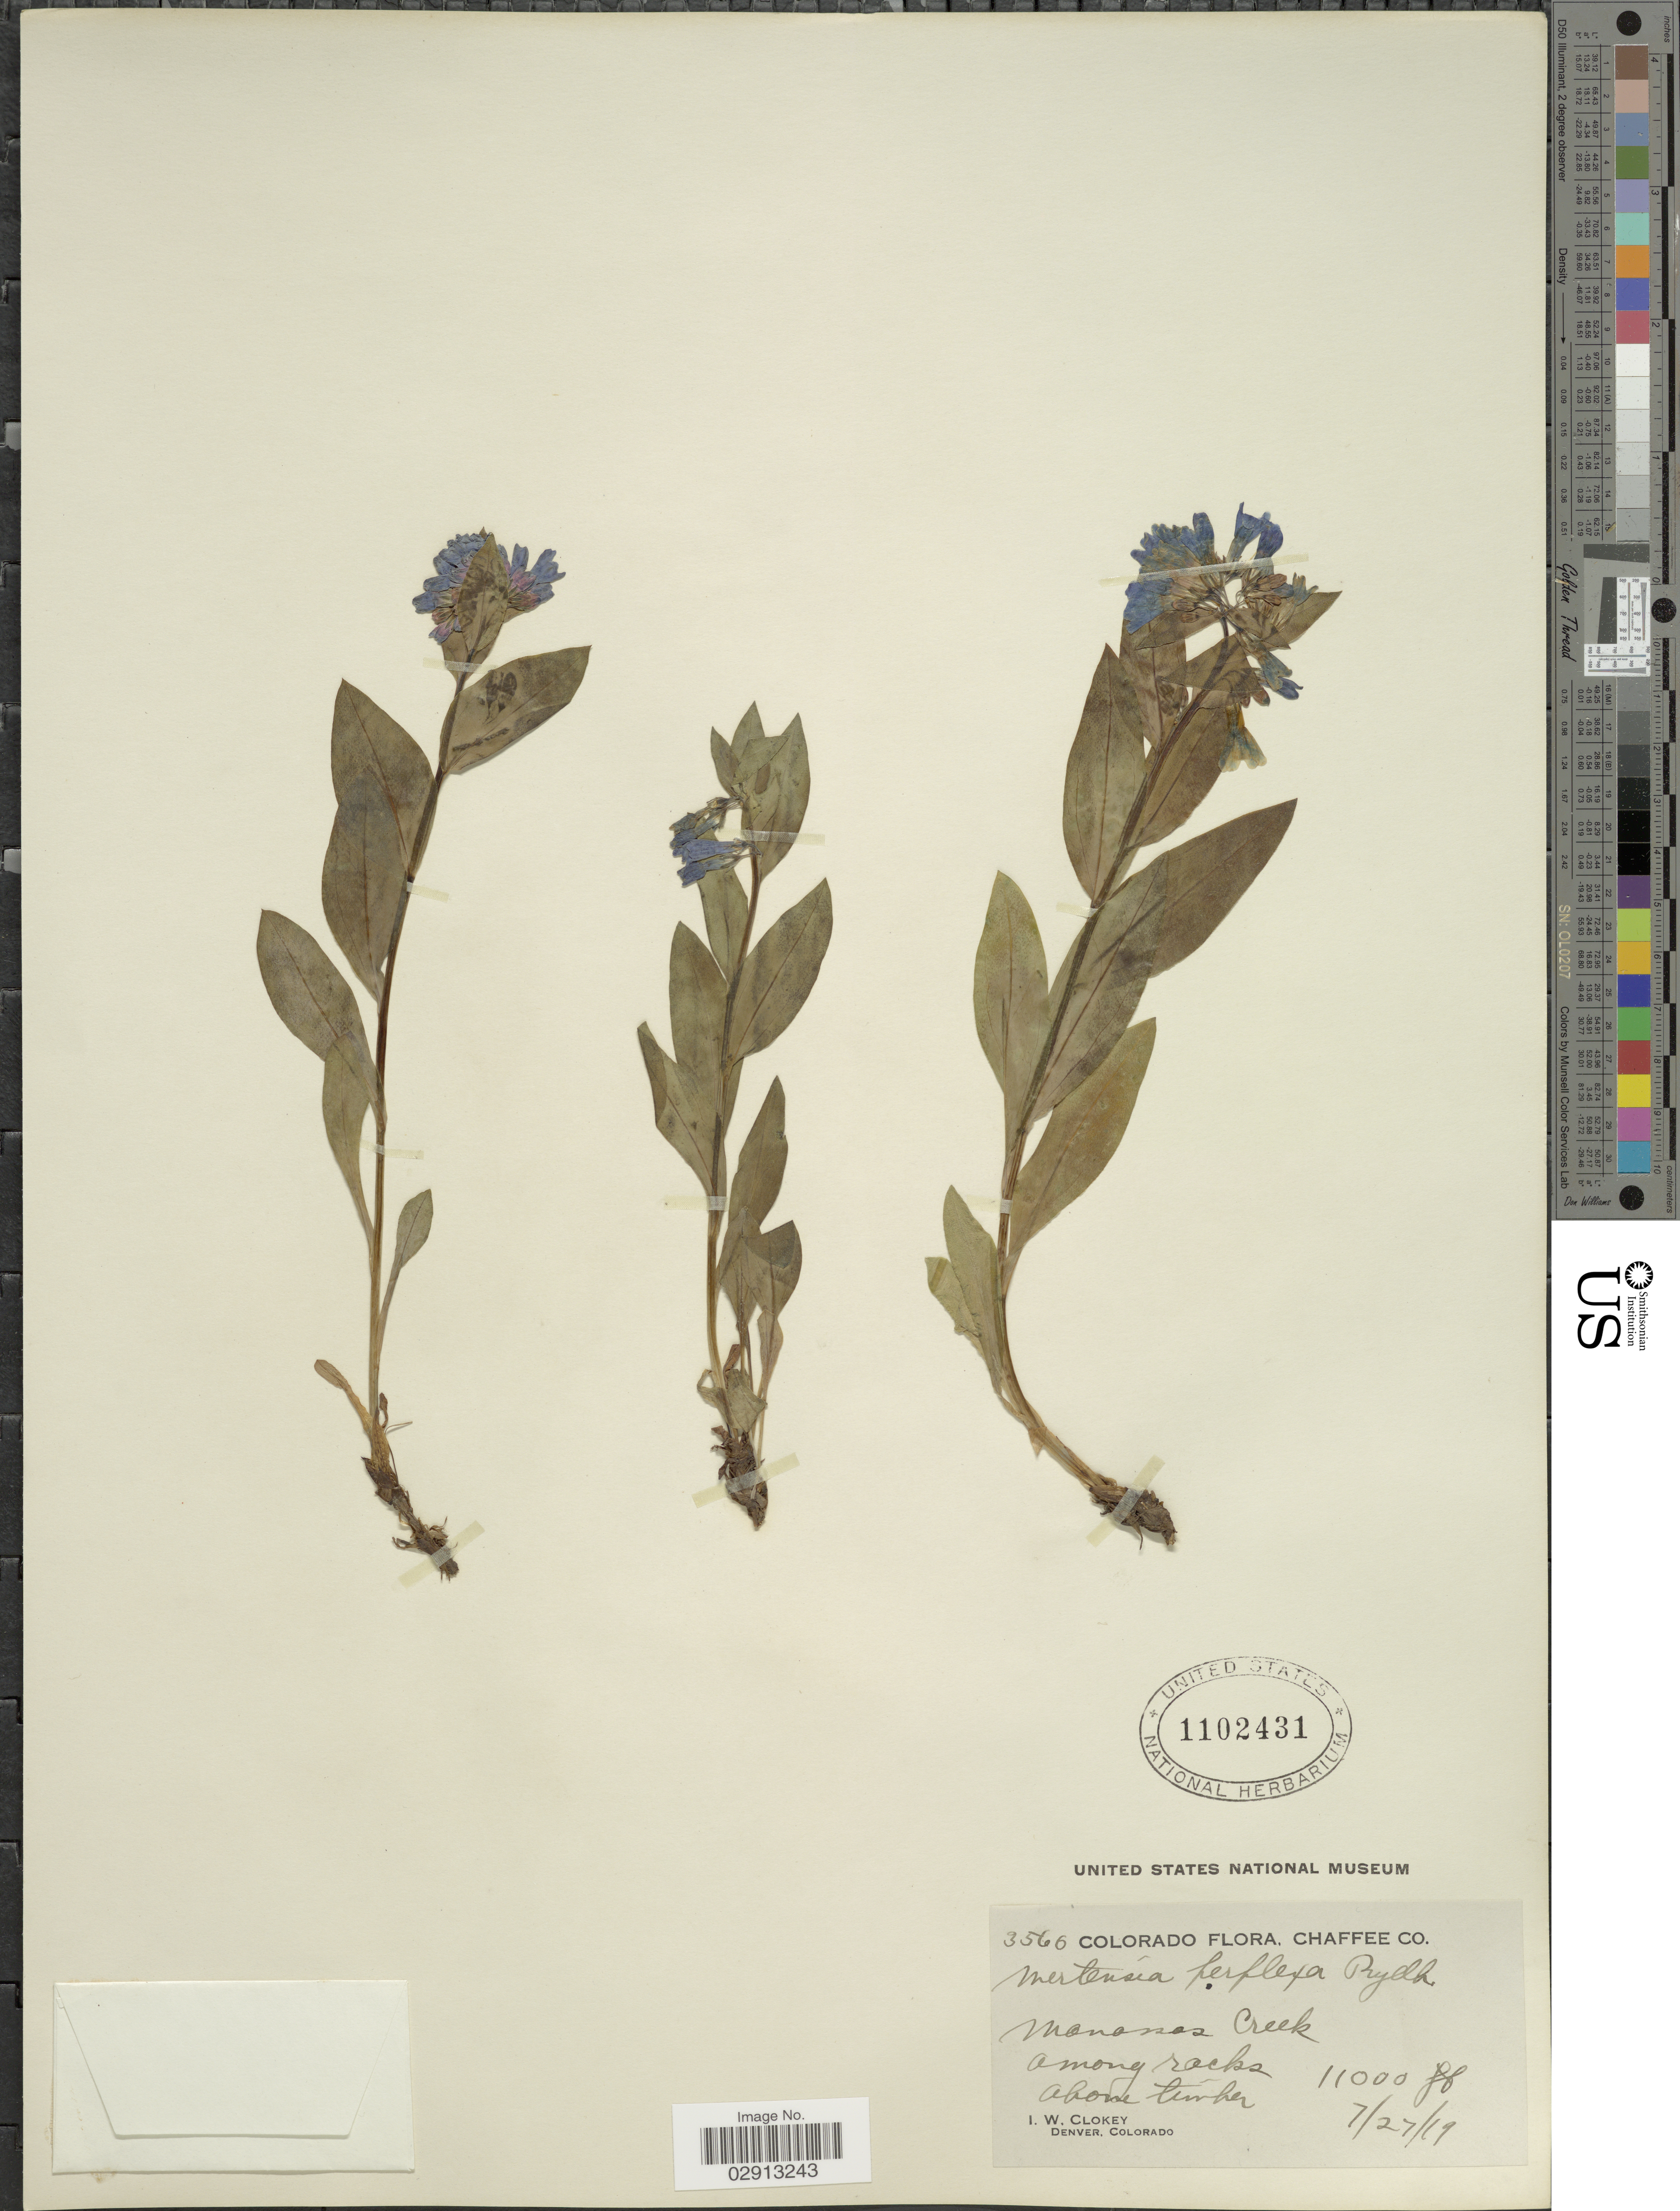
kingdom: Plantae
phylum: Tracheophyta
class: Magnoliopsida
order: Boraginales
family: Boraginaceae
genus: Mertensia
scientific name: Mertensia viridis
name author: (A. Nelson) A. Nelson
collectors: I. W. Clokey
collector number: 3566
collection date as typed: Transcribed d/m/y: 27/7/19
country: United States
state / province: Colorado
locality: Chaffee Co. Manassas Creek. Among rocks.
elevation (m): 3353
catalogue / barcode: US 1102431